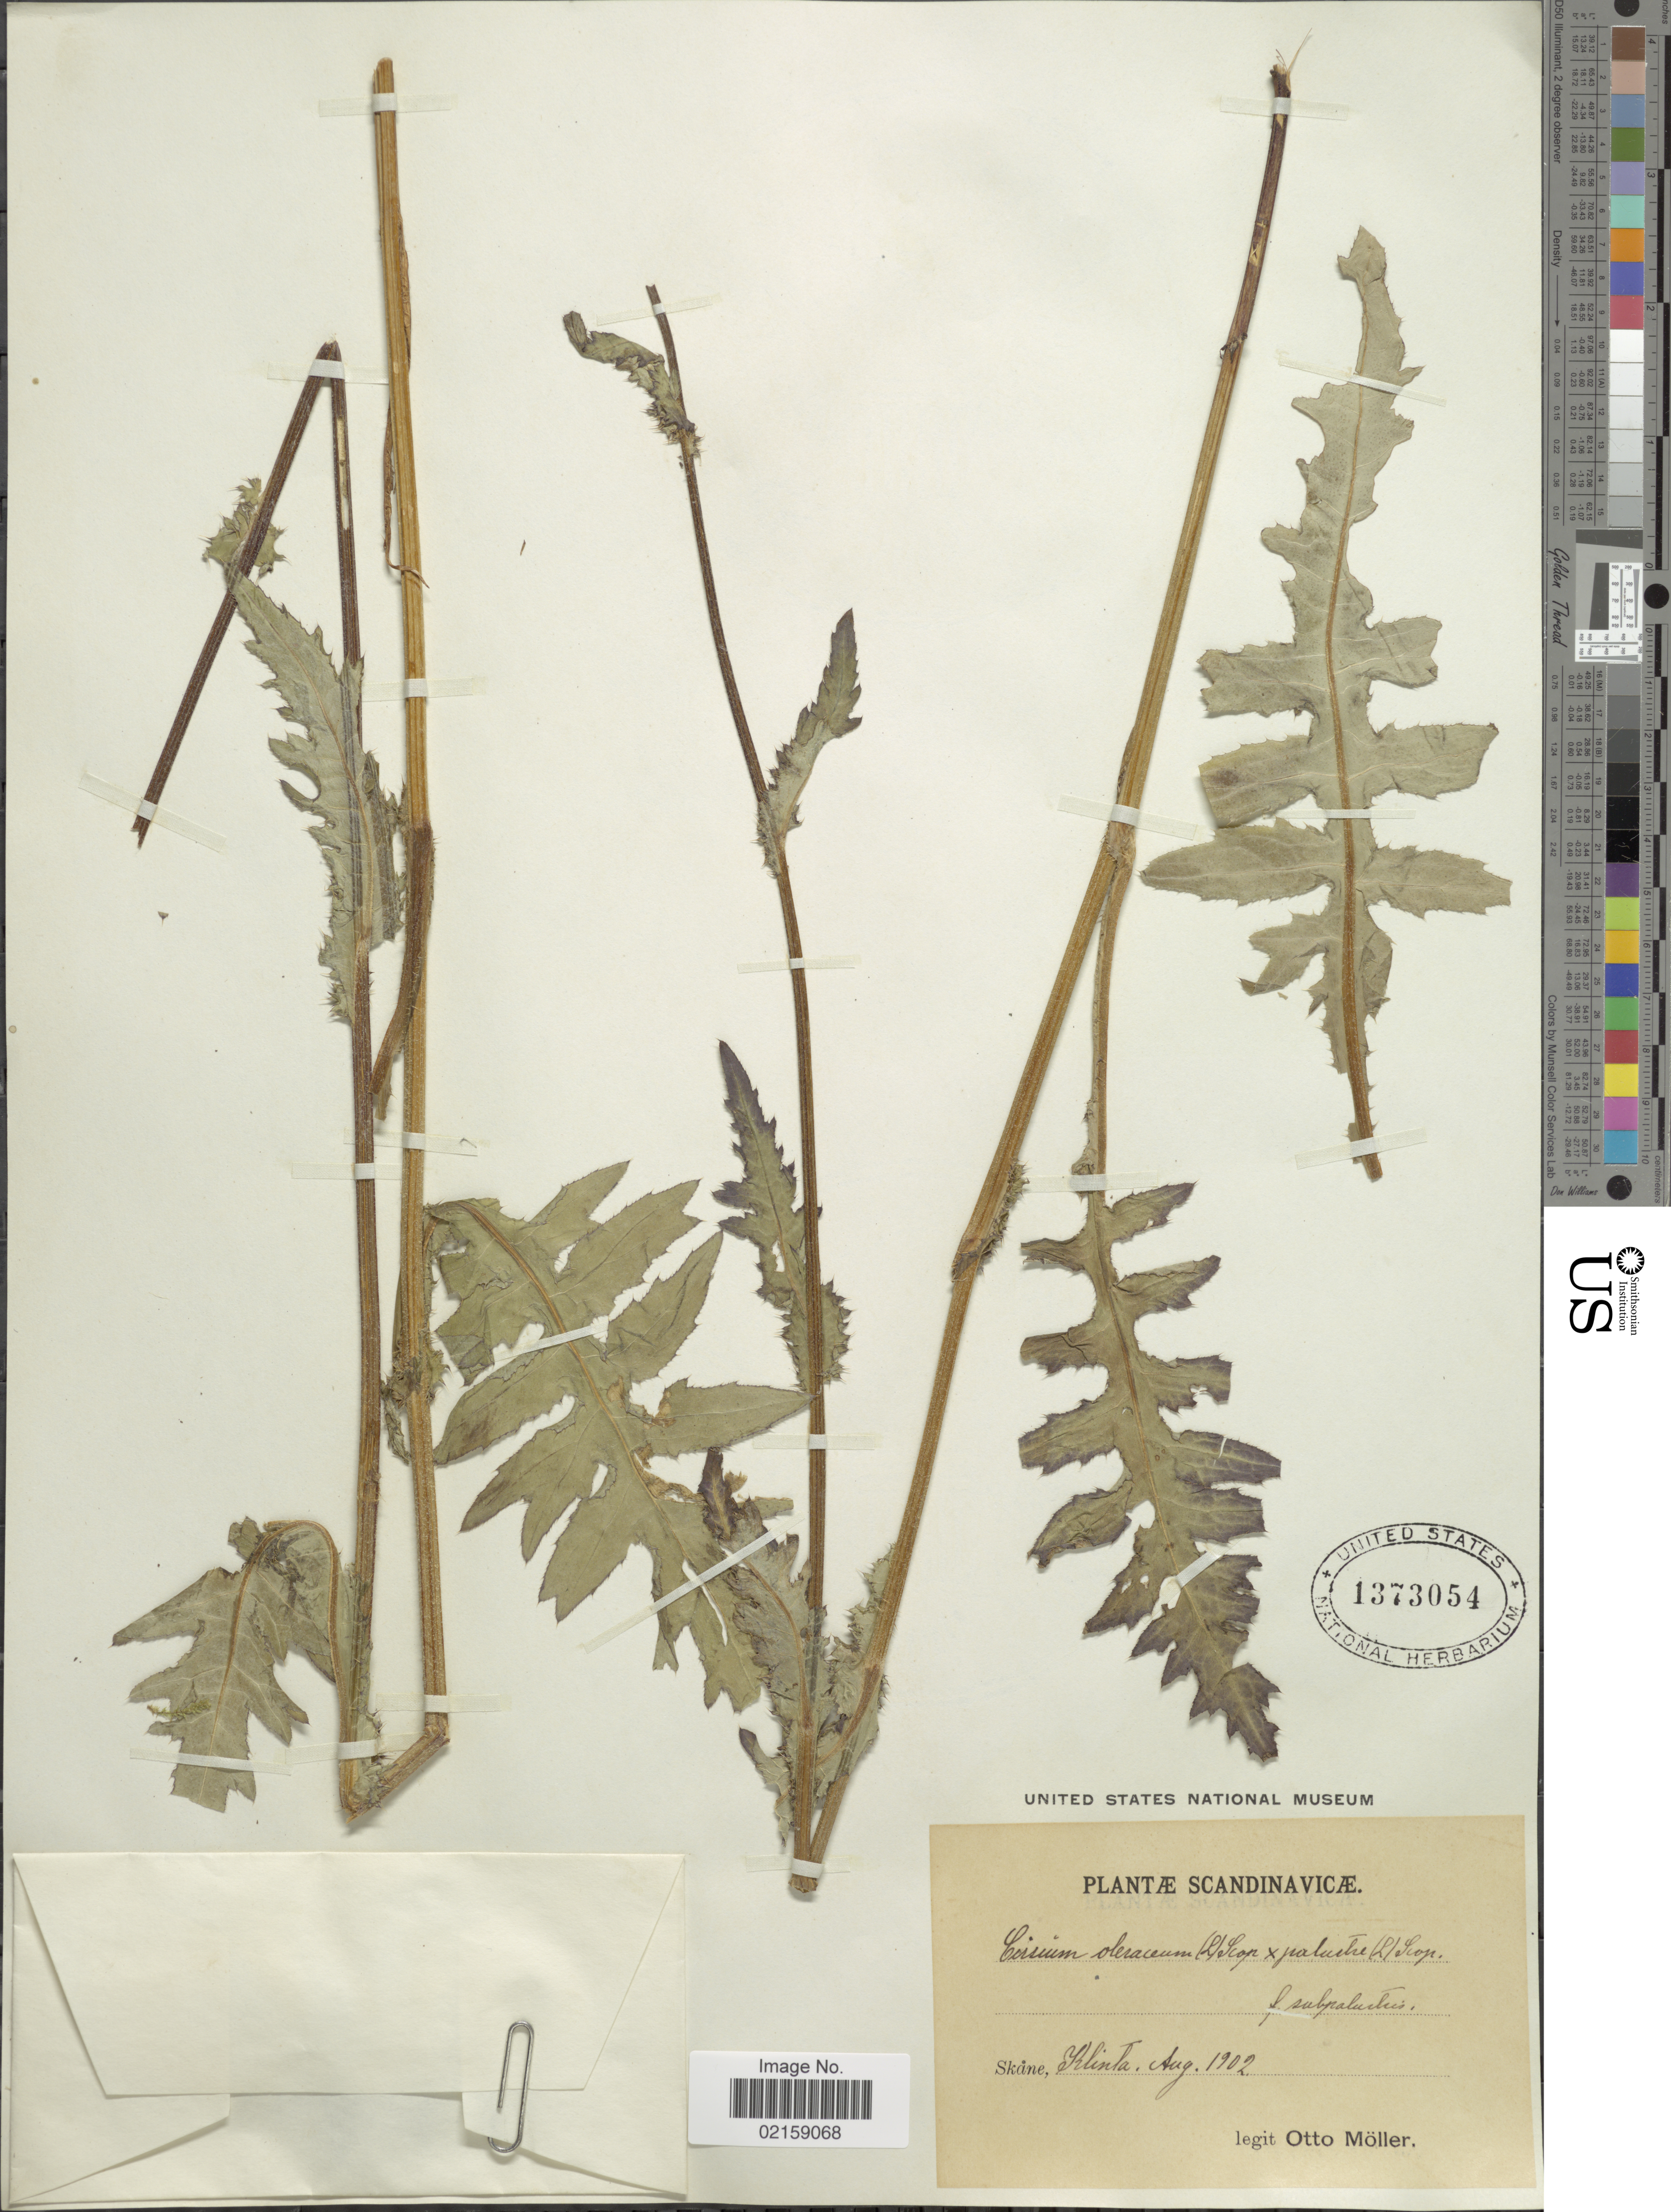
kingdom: Plantae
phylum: Tracheophyta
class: Magnoliopsida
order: Asterales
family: Asteraceae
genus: Cirsium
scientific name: Cirsium oleraceum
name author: (L.) Scop.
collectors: O. Möller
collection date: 1902-08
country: Sweden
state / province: Skåne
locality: Klinta, Scandinavicae.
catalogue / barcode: US 1373054